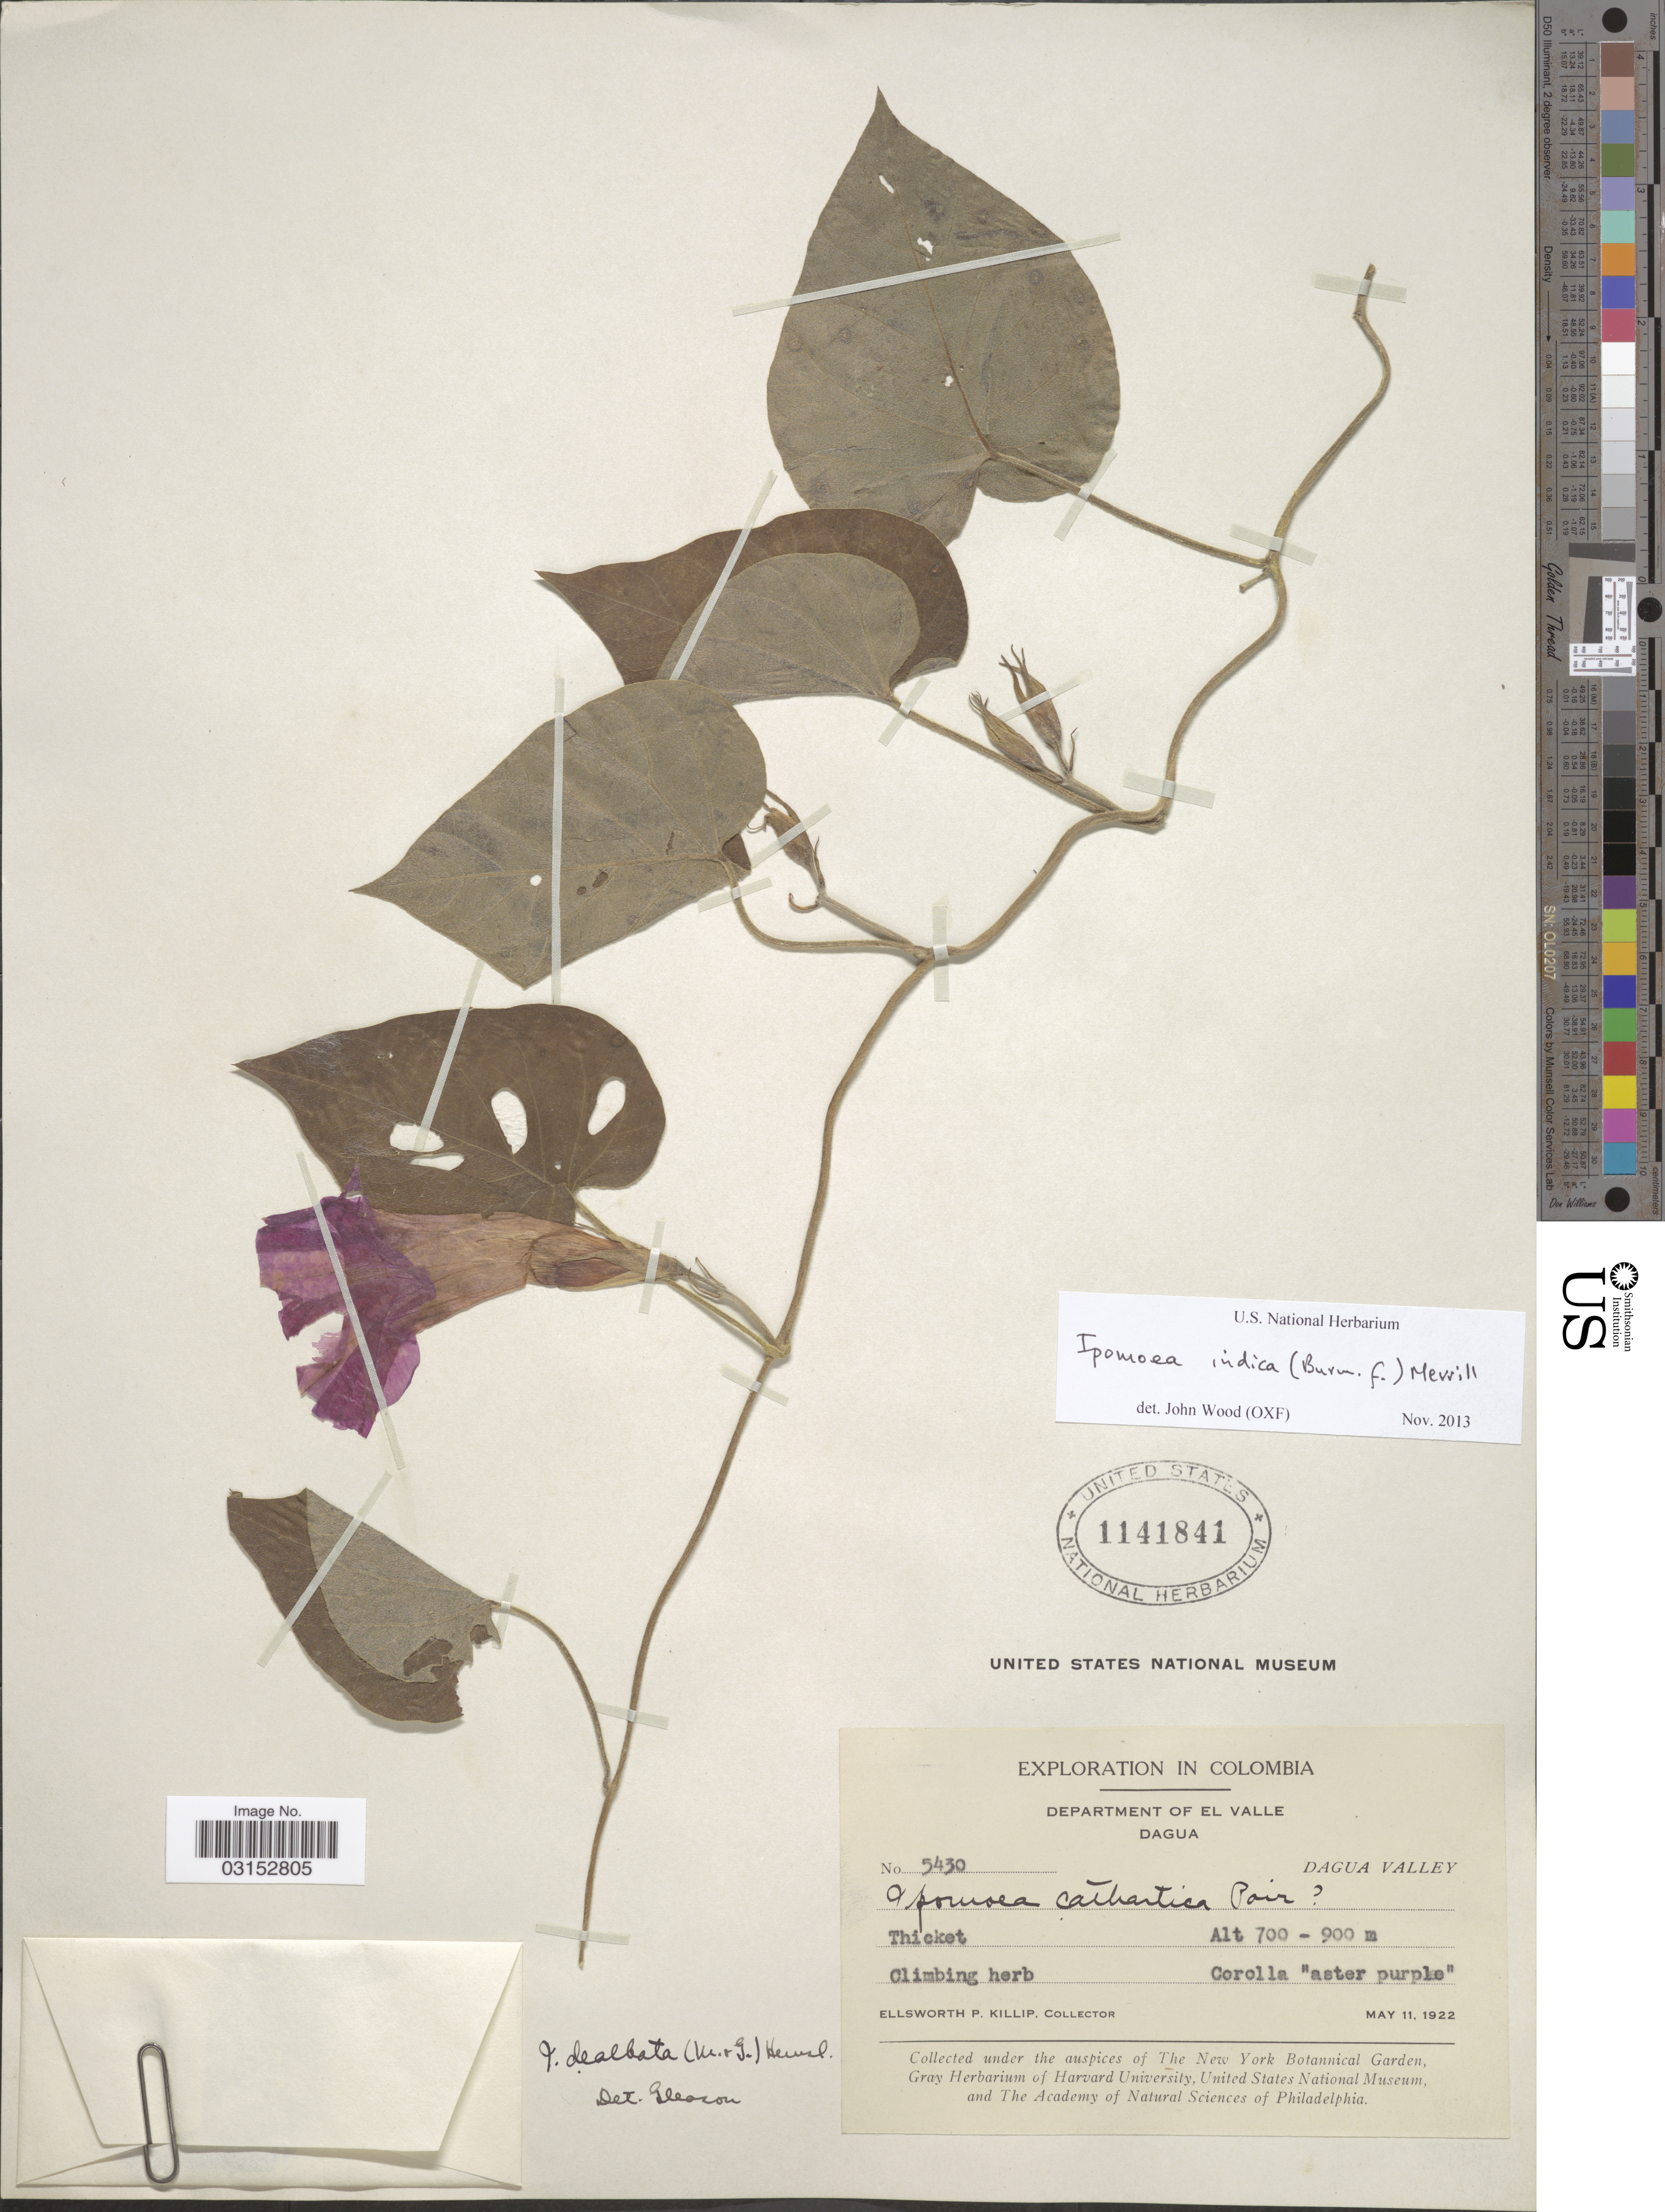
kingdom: Plantae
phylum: Tracheophyta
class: Magnoliopsida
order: Solanales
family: Convolvulaceae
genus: Ipomoea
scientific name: Ipomoea indica (Burm.) Merr. var. indica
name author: (Burm.) Merr.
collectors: E. P. Killip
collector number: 5430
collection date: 1922-05-11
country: Colombia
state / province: Valle del Cauca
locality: Department of El Valle. Dagua. Dagua Valley.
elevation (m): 700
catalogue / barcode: US 1141841